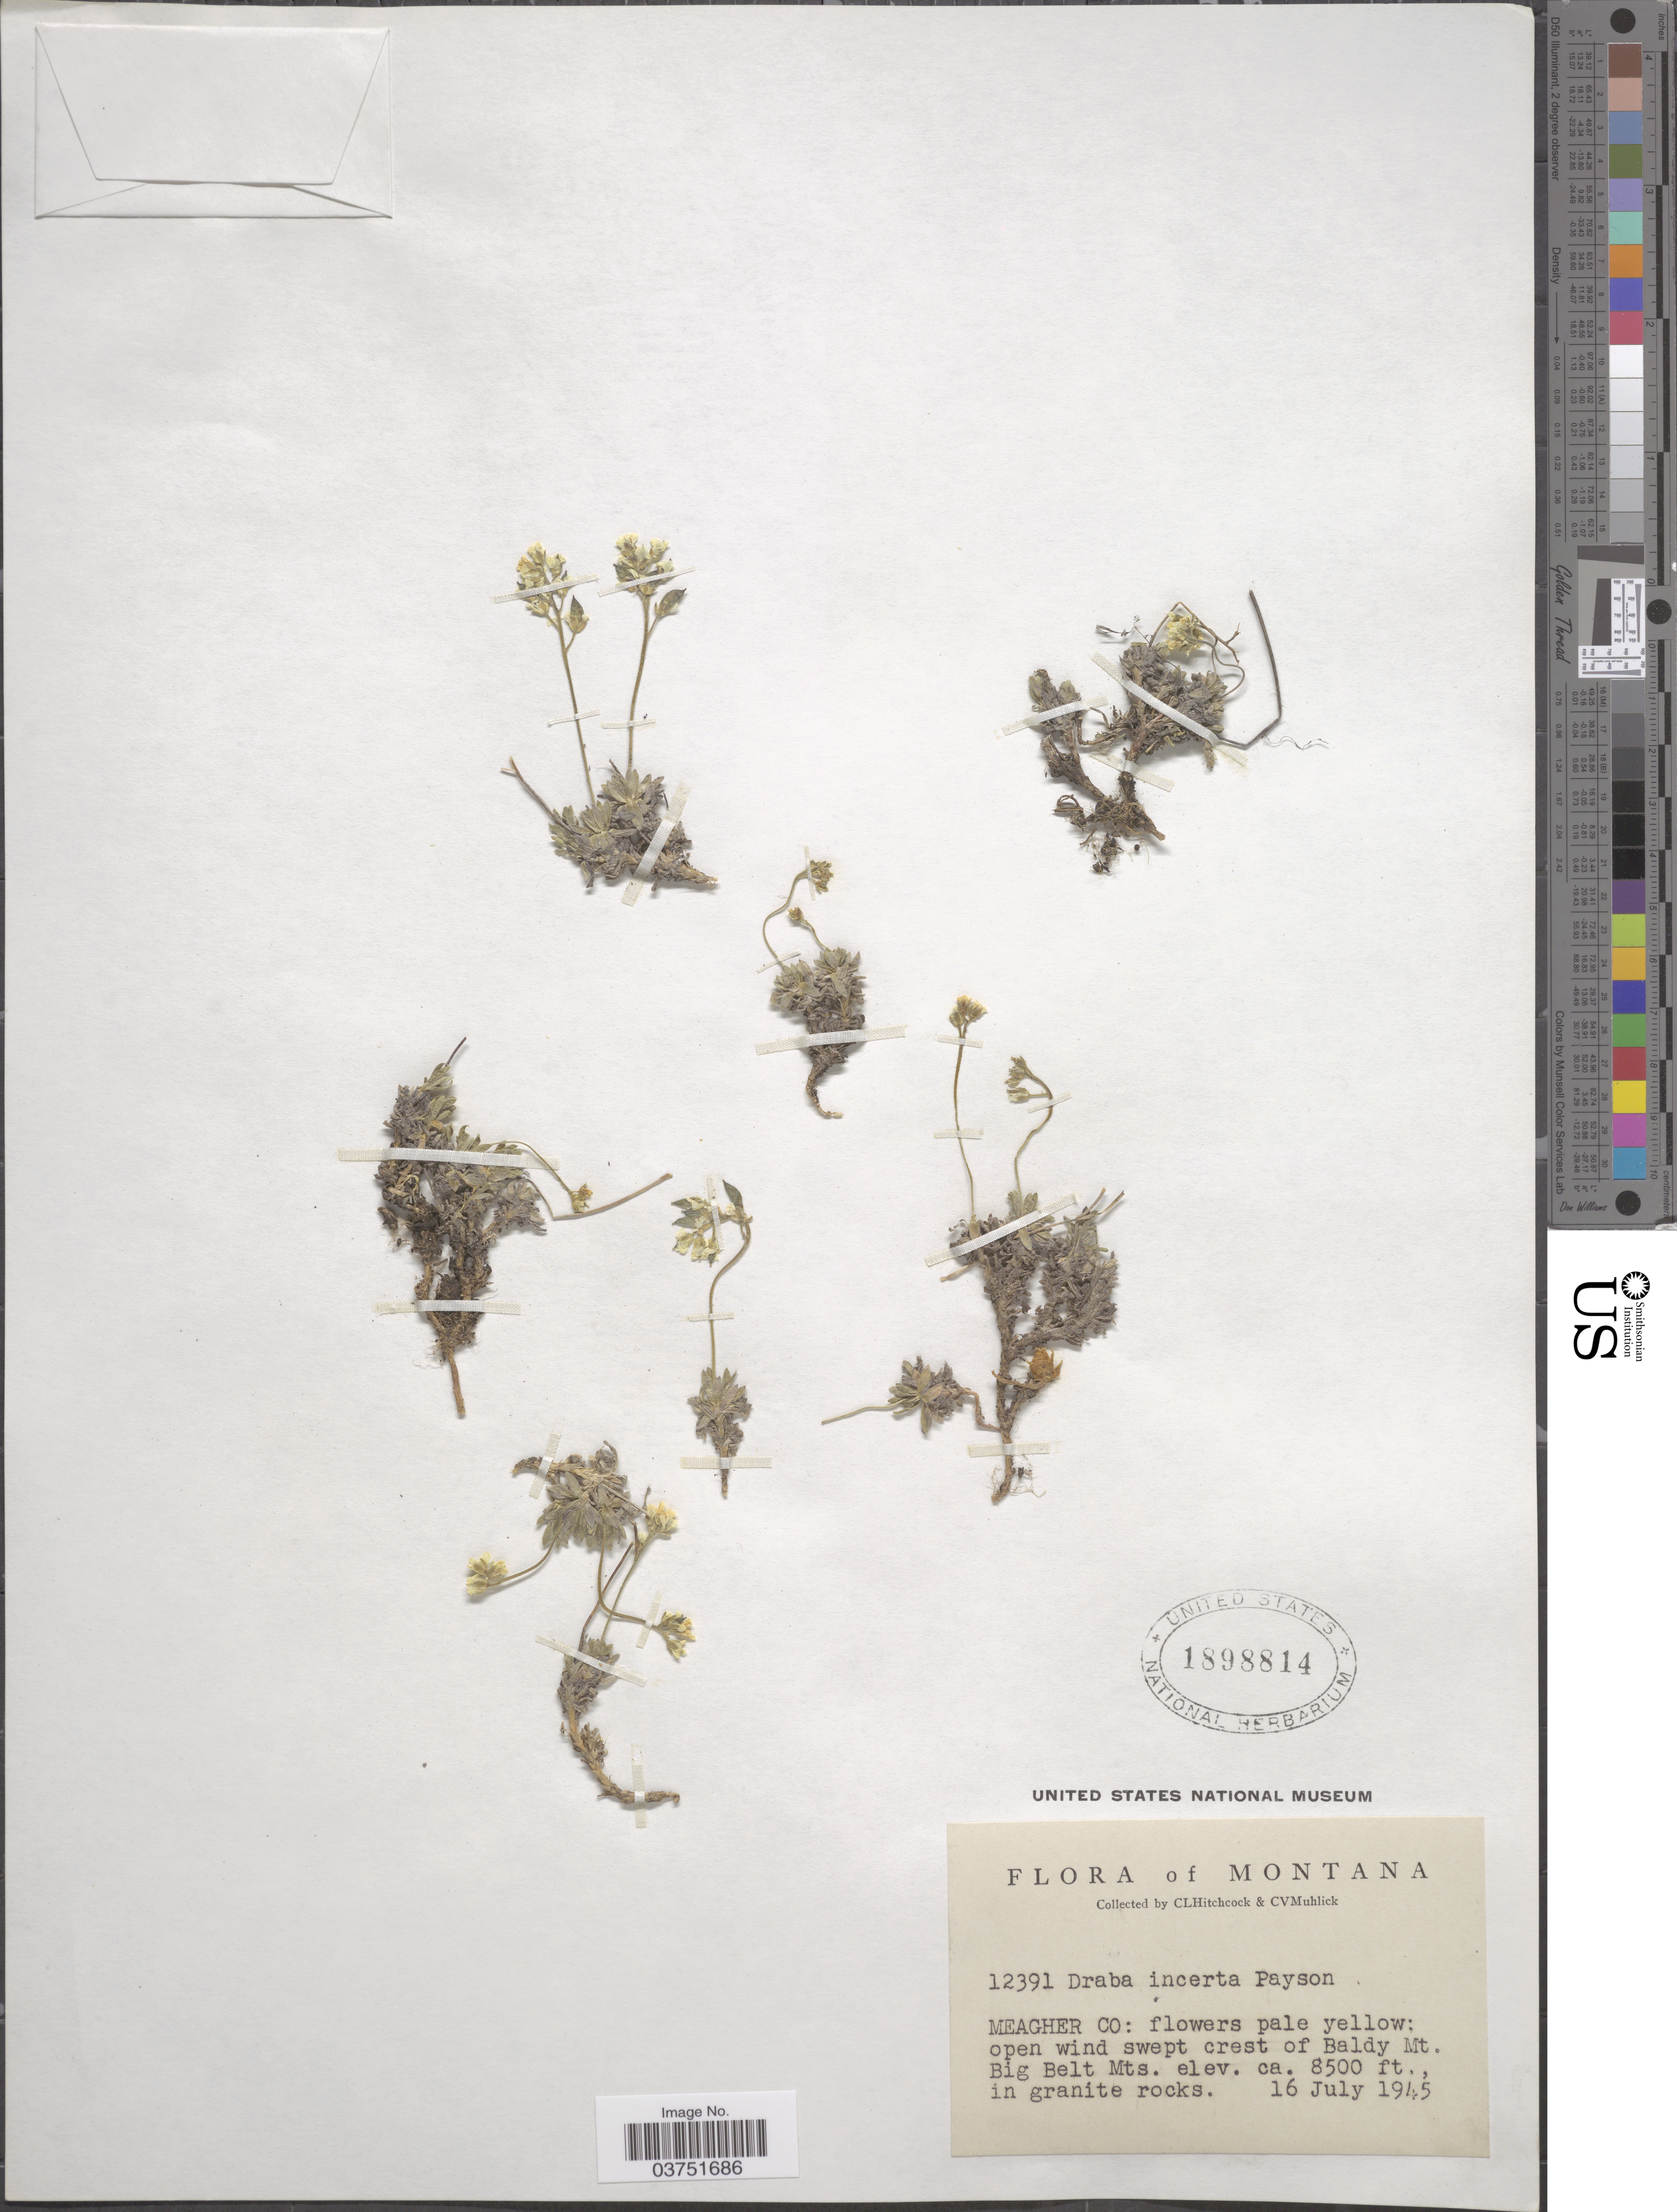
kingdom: Plantae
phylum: Tracheophyta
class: Magnoliopsida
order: Brassicales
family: Brassicaceae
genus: Draba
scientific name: Draba incerta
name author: Payson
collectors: C. L. Hitchcock & C. V. Muhlick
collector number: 12391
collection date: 1945-07-16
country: United States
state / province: Montana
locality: Meagher Co: open wind swept crest of Baldy Mt. Big Belt Mts.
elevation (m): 2591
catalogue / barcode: US 1898814